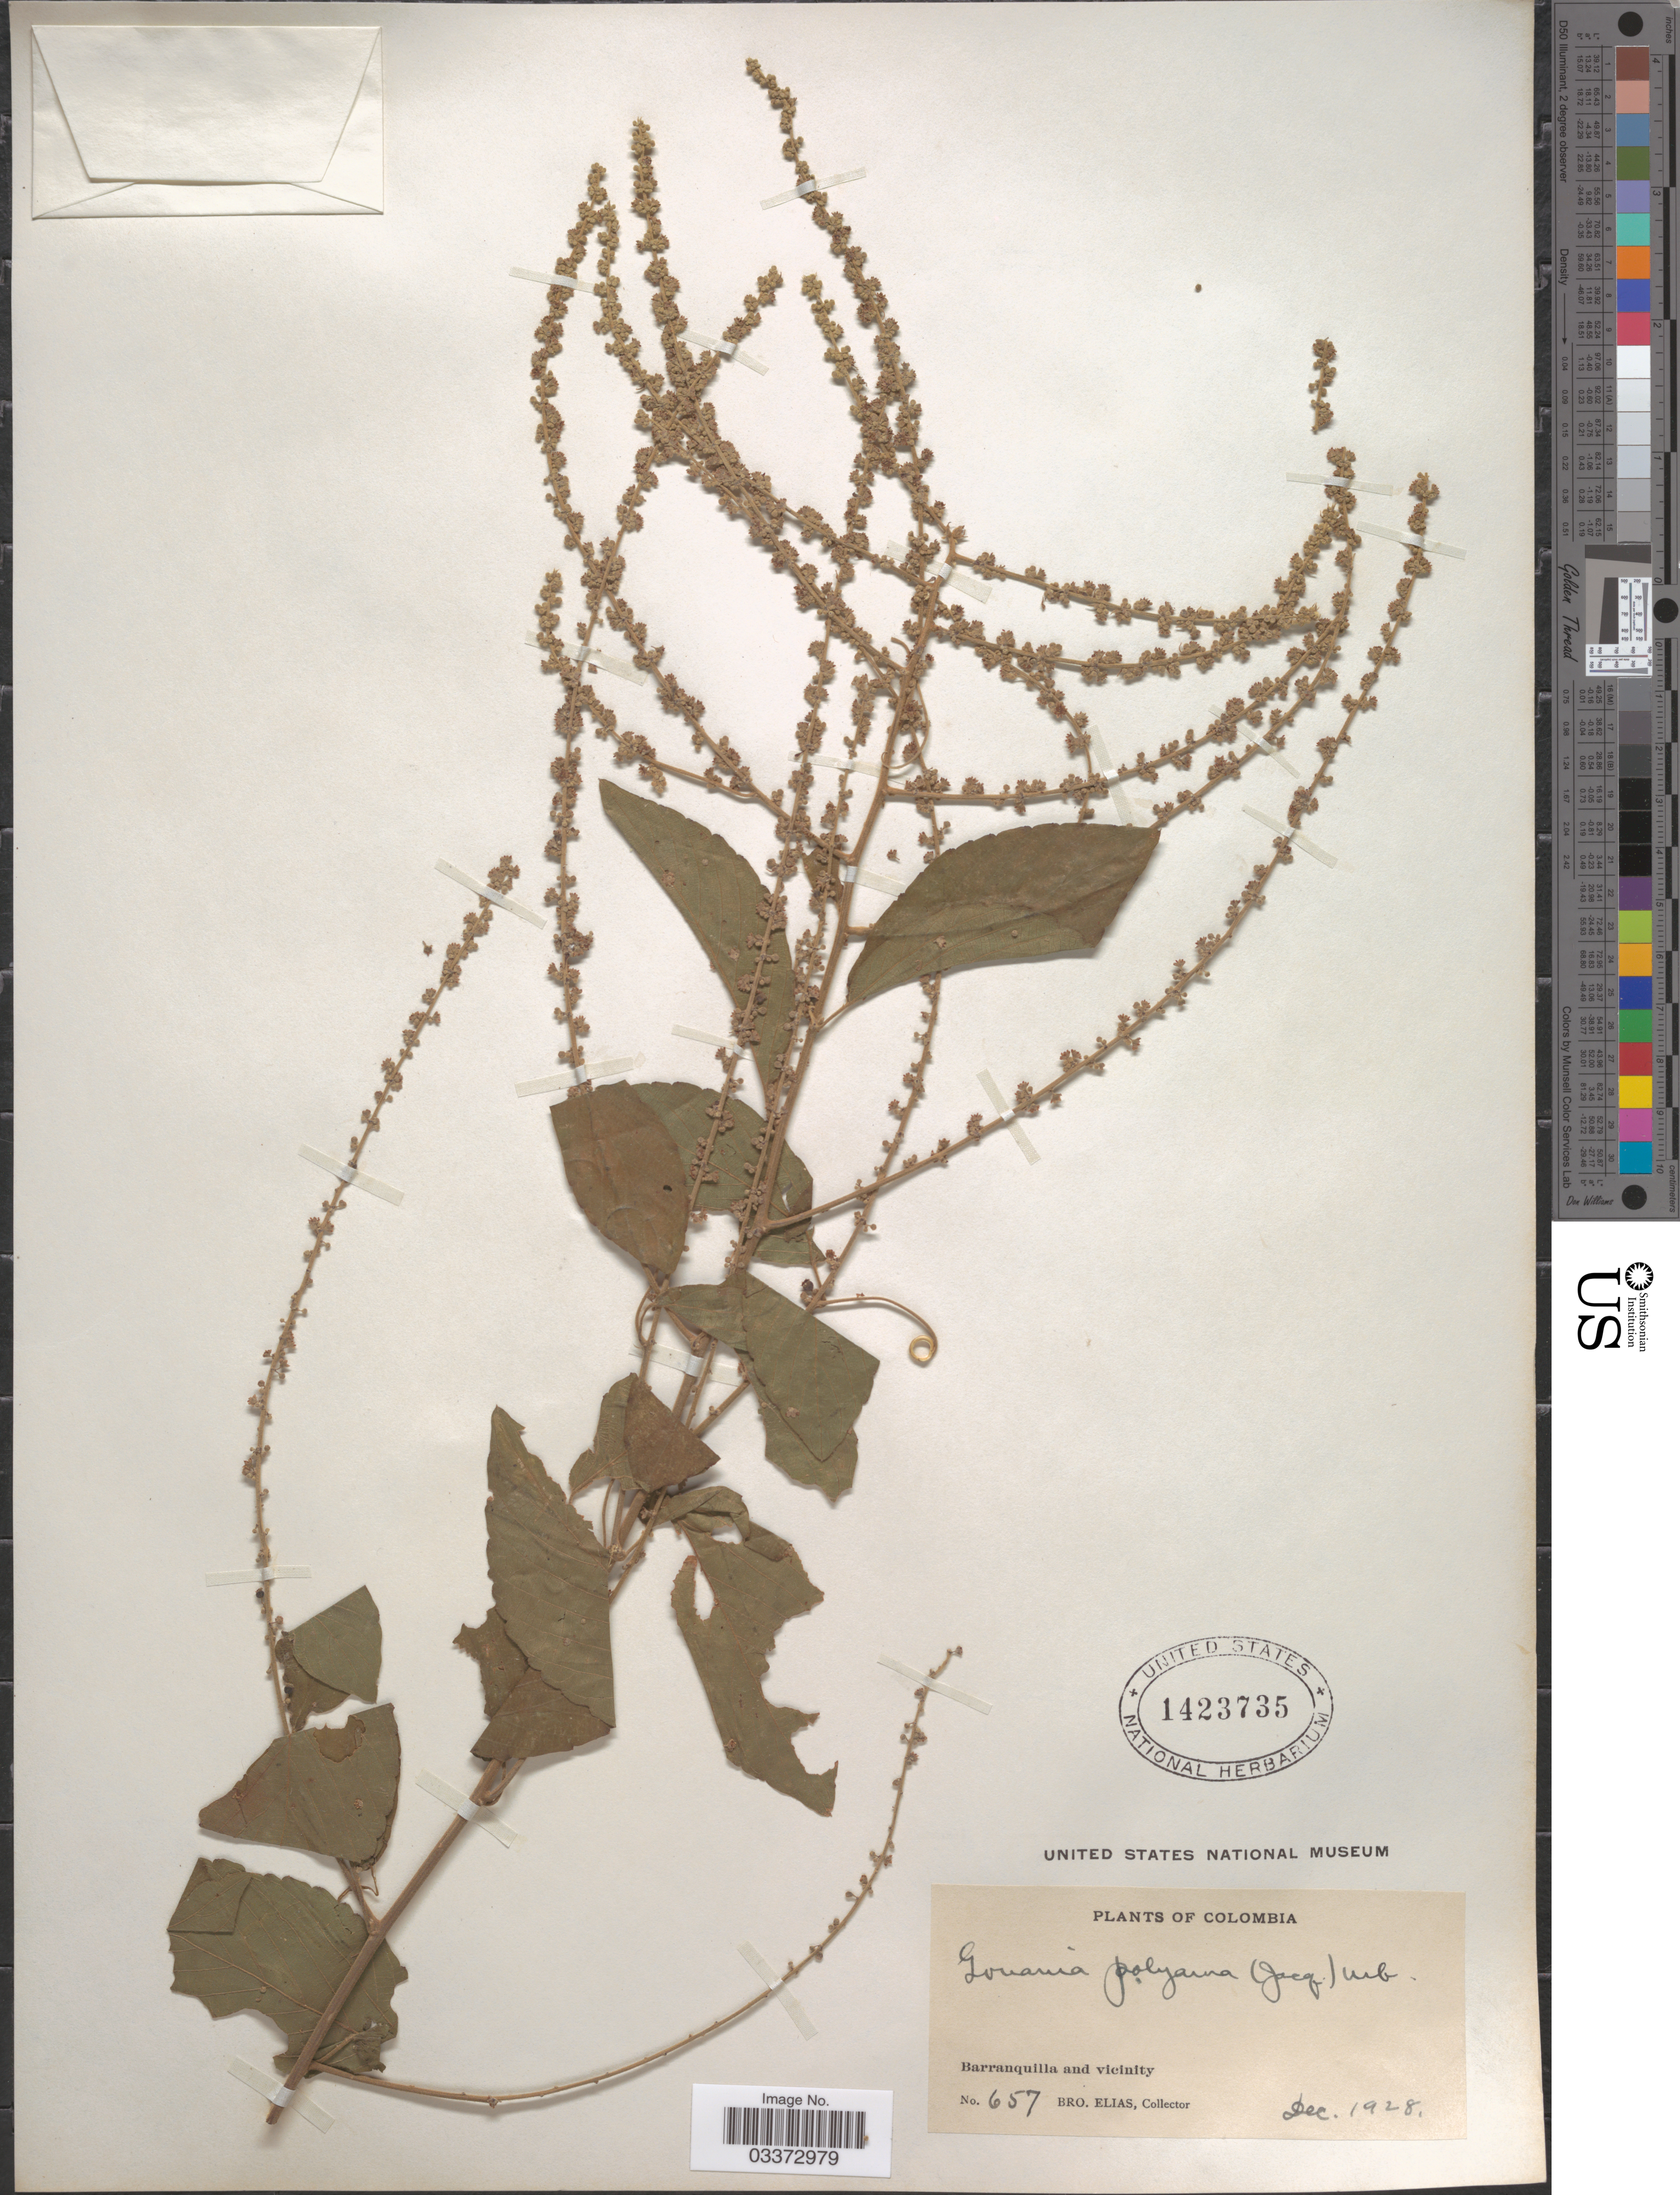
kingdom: Plantae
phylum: Tracheophyta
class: Magnoliopsida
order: Rosales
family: Rhamnaceae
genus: Gouania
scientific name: Gouania polygama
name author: (Jacq.) Urb.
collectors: Bro. Elias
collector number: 657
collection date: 1928-12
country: Colombia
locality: Barranquilla and vicinity.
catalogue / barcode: US 1423735